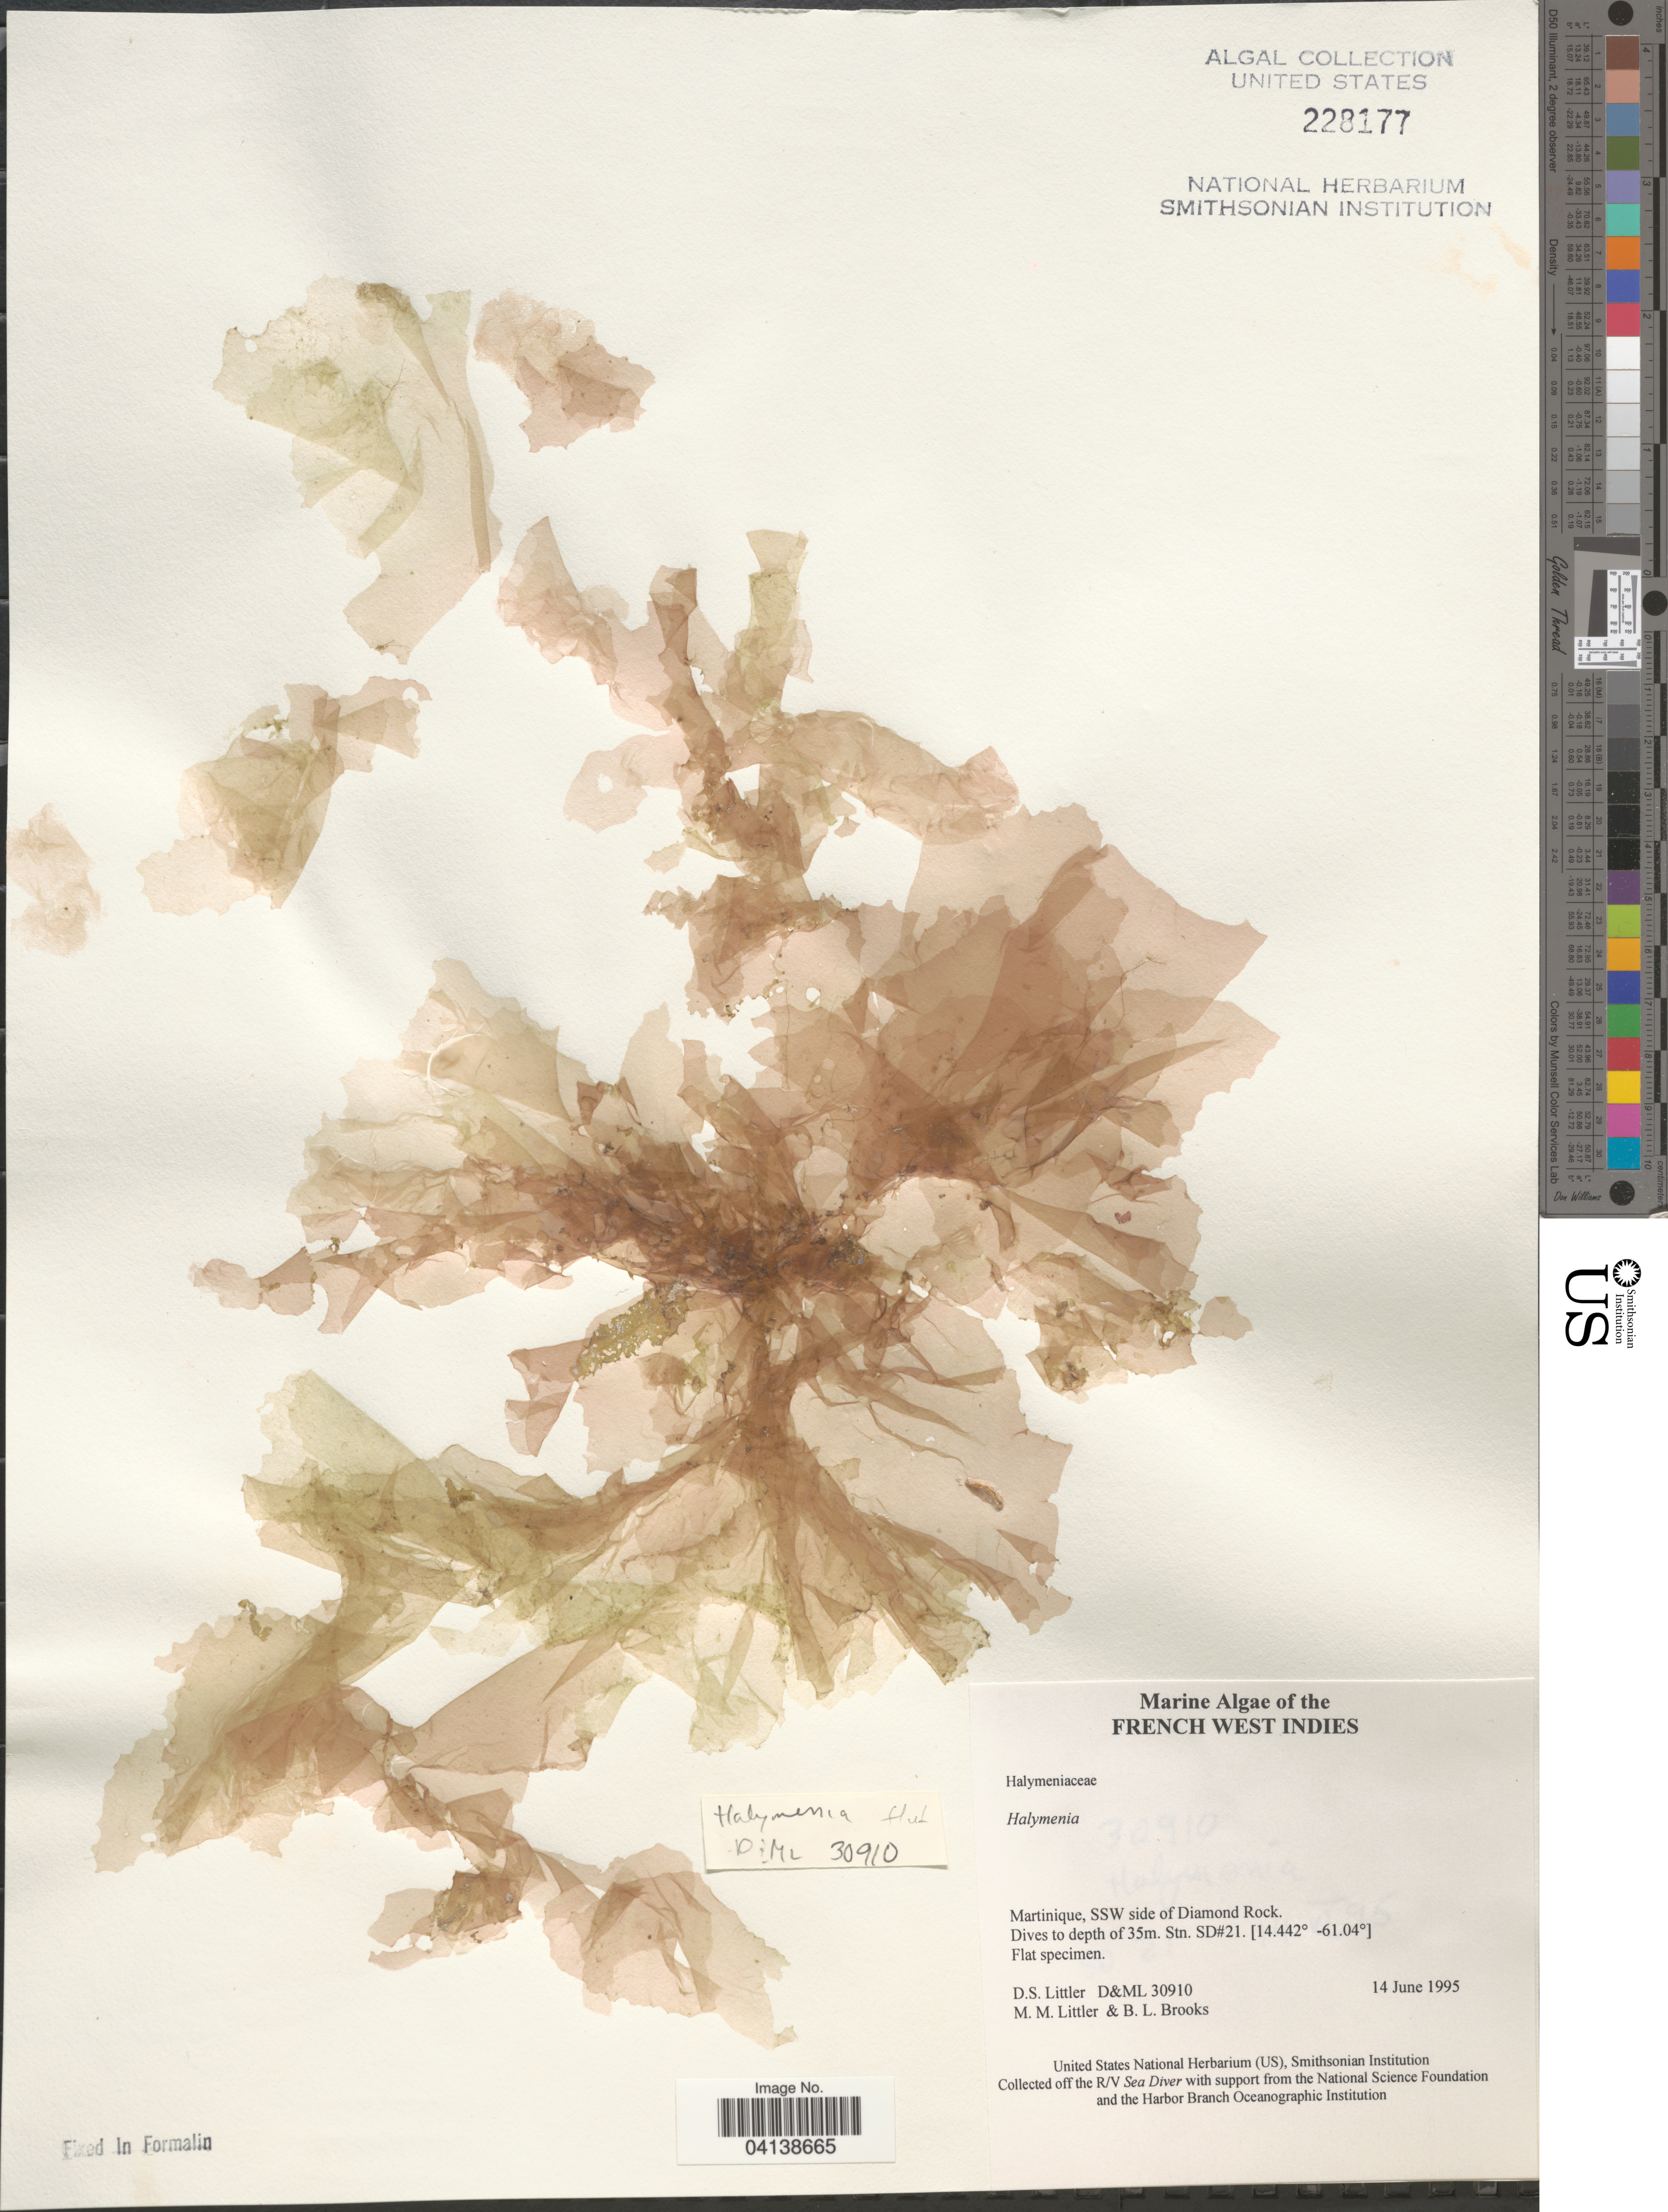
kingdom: Plantae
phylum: Rhodophyta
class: Florideophyceae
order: Halymeniales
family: Halymeniaceae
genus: Halymenia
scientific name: Halymenia sp.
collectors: D. S. Littler & B. Brooks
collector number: D&ML30910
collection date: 1995-06-14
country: Martinique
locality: French West Indies. SSW side of Diamond Rock. Stn. SD#21.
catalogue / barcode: US 228177